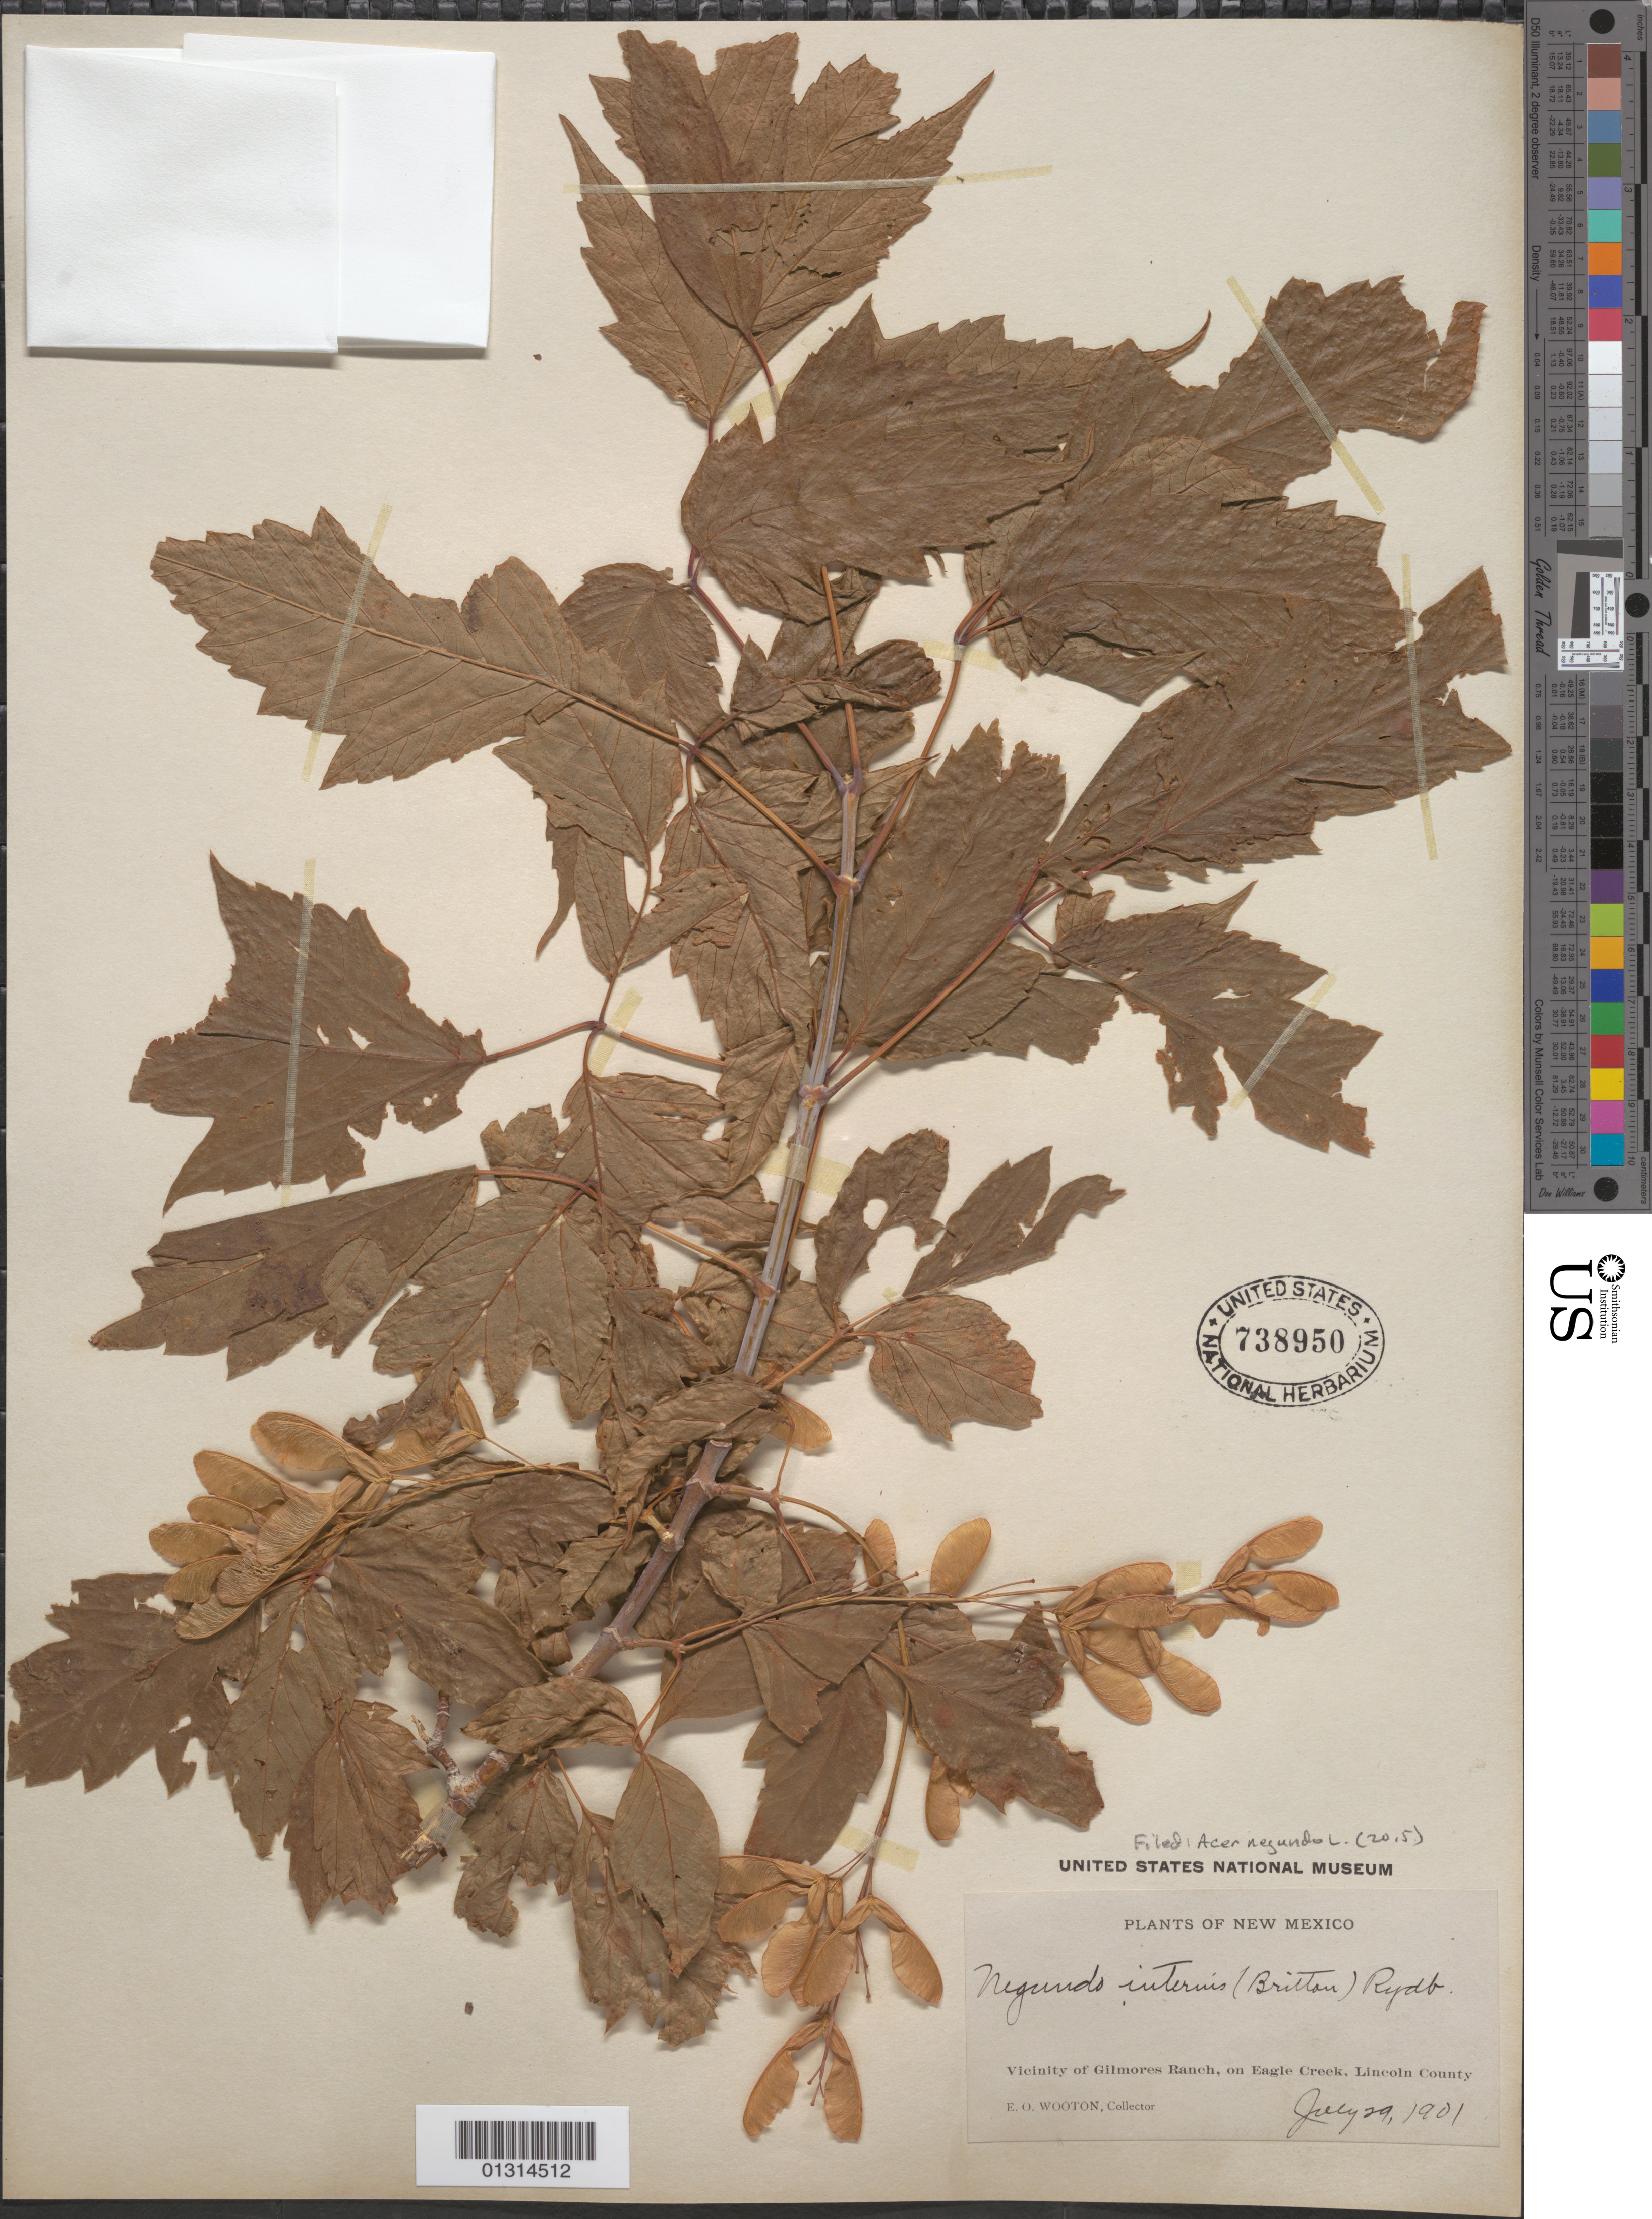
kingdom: Plantae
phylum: Tracheophyta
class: Magnoliopsida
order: Sapindales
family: Sapindaceae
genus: Acer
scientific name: Acer negundo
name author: L.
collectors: E. O. Wooton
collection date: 1901-07-20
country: United States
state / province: New Mexico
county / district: Lincoln County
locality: Lincoln County, vicinity of Gilmores Ranch, on Eagle Creek.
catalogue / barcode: US 738950